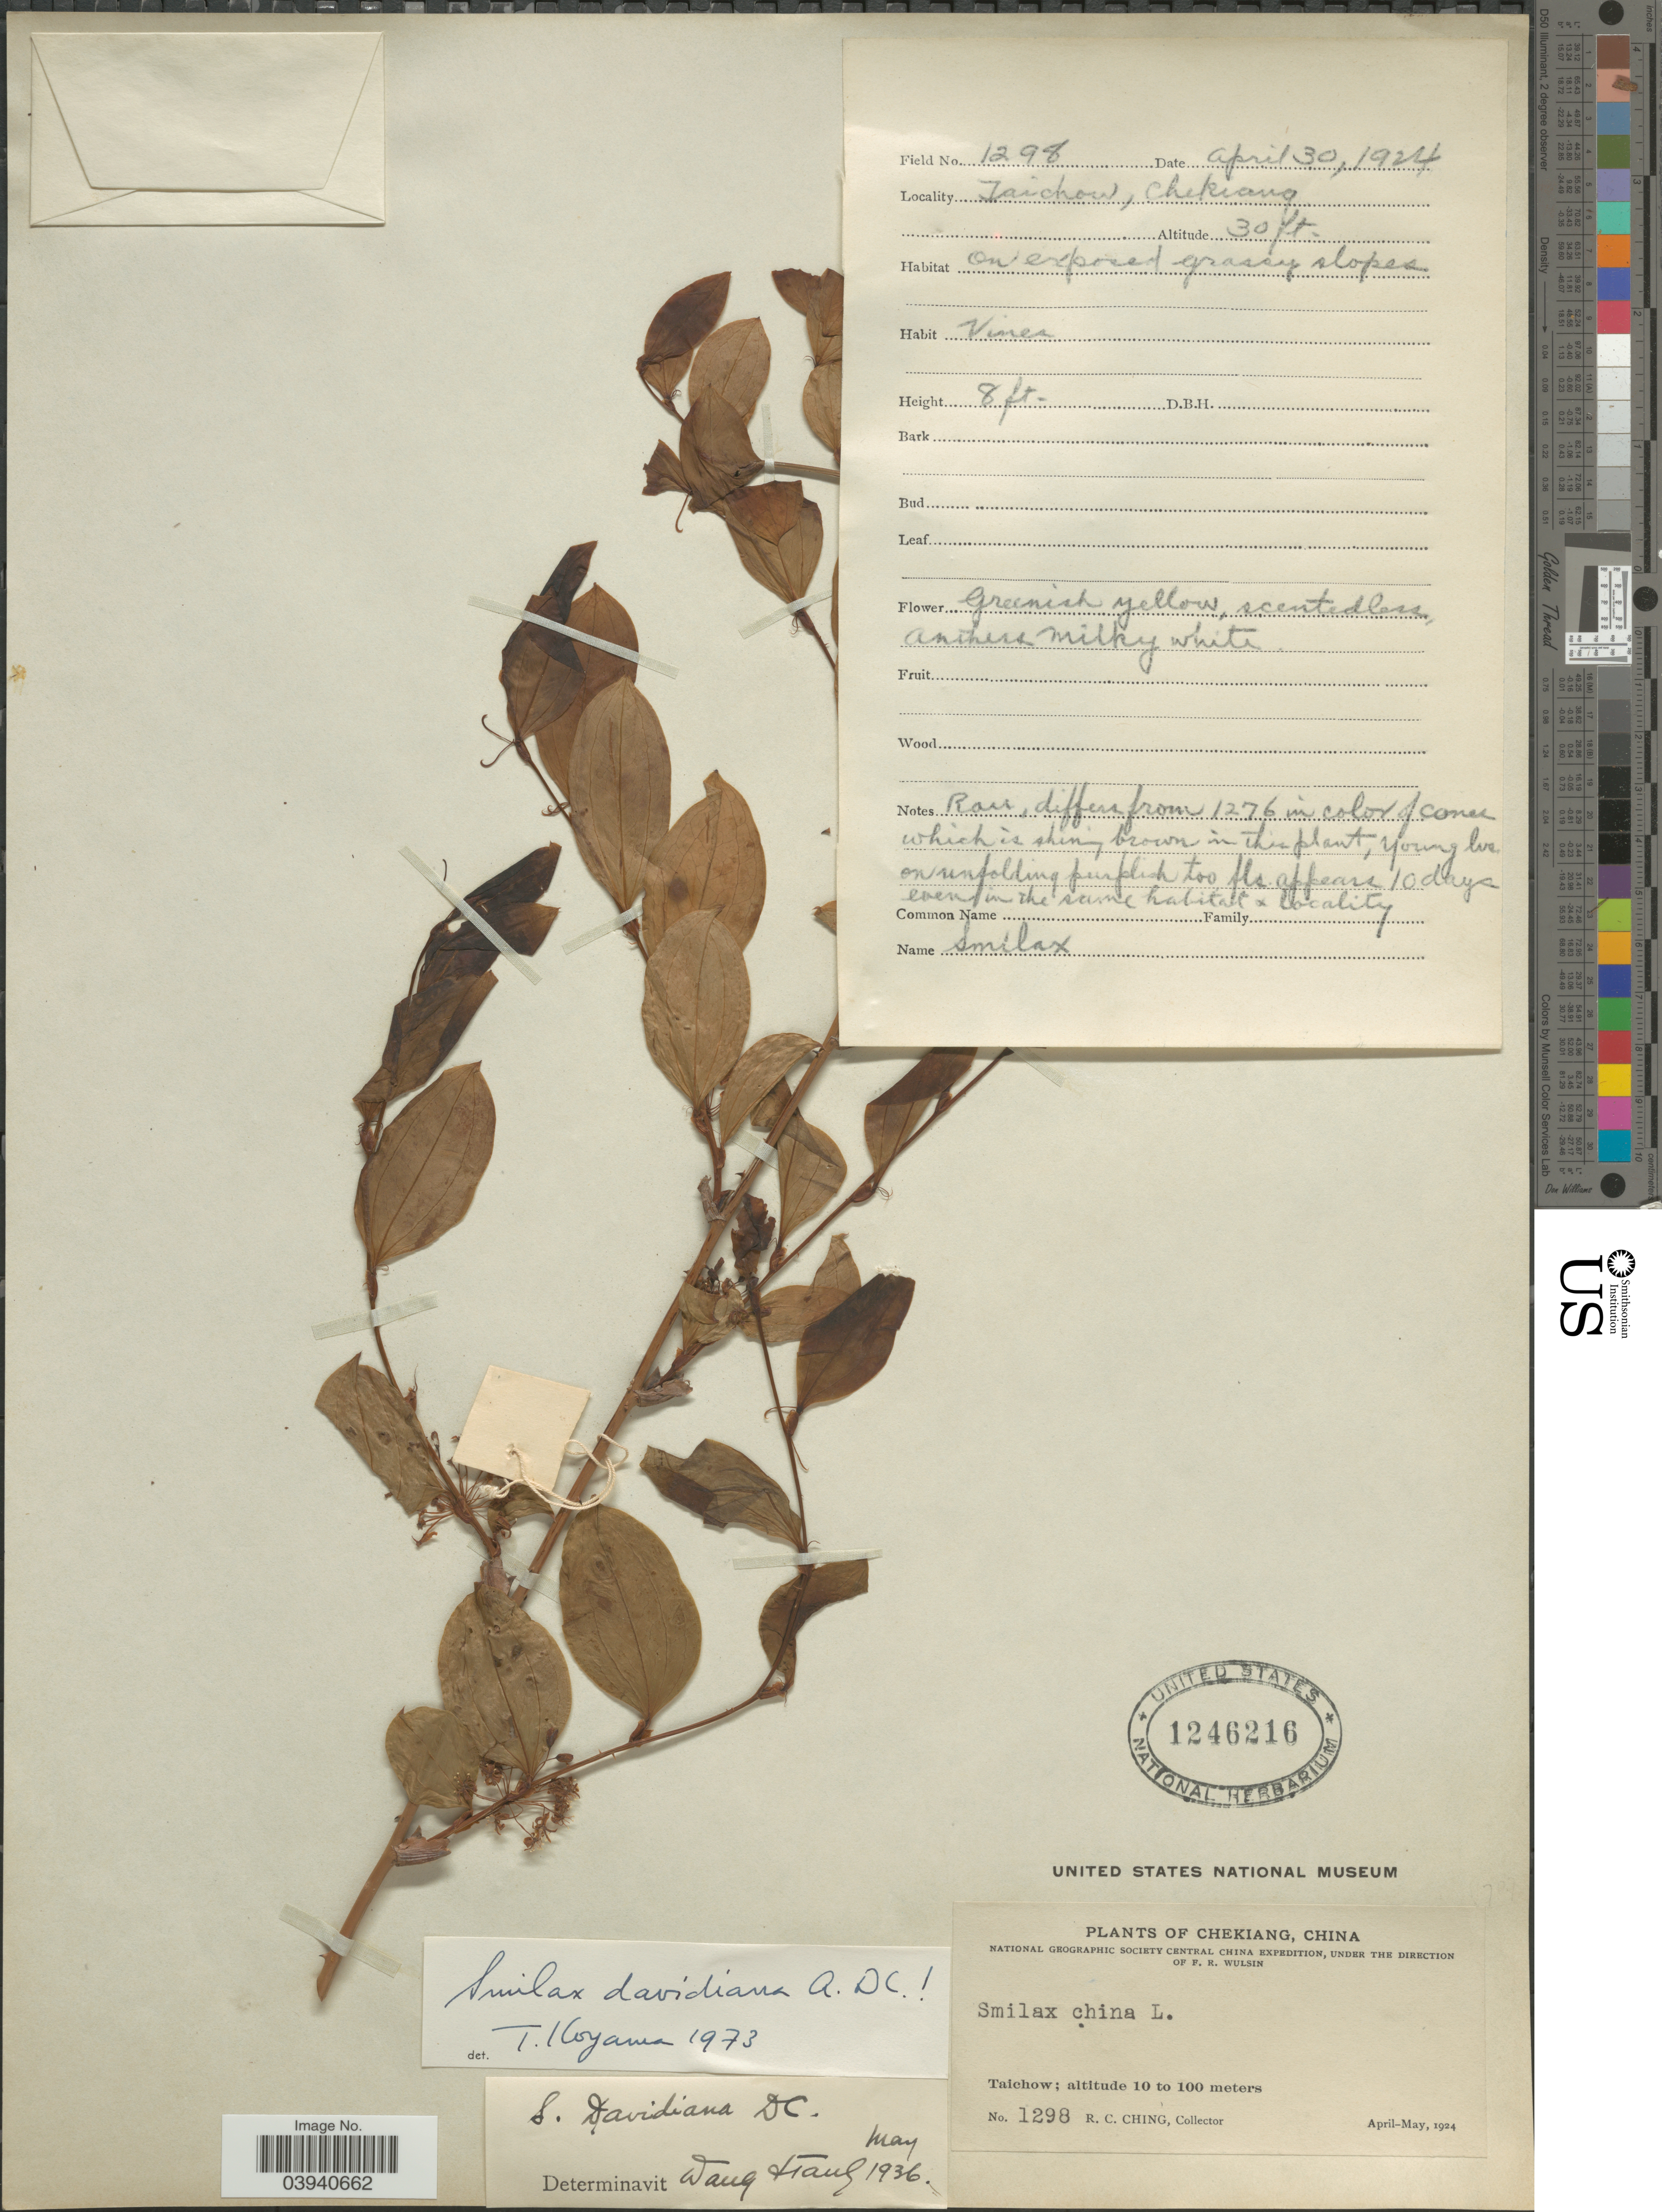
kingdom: Plantae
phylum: Tracheophyta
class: Liliopsida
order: Liliales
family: Smilacaceae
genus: Smilax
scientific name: Smilax davidiana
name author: A. DC.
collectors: R. C. Ching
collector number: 1298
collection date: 1924-04-30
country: China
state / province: Zhejiang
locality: Chekiang. Taichow.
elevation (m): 9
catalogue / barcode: US 1246216